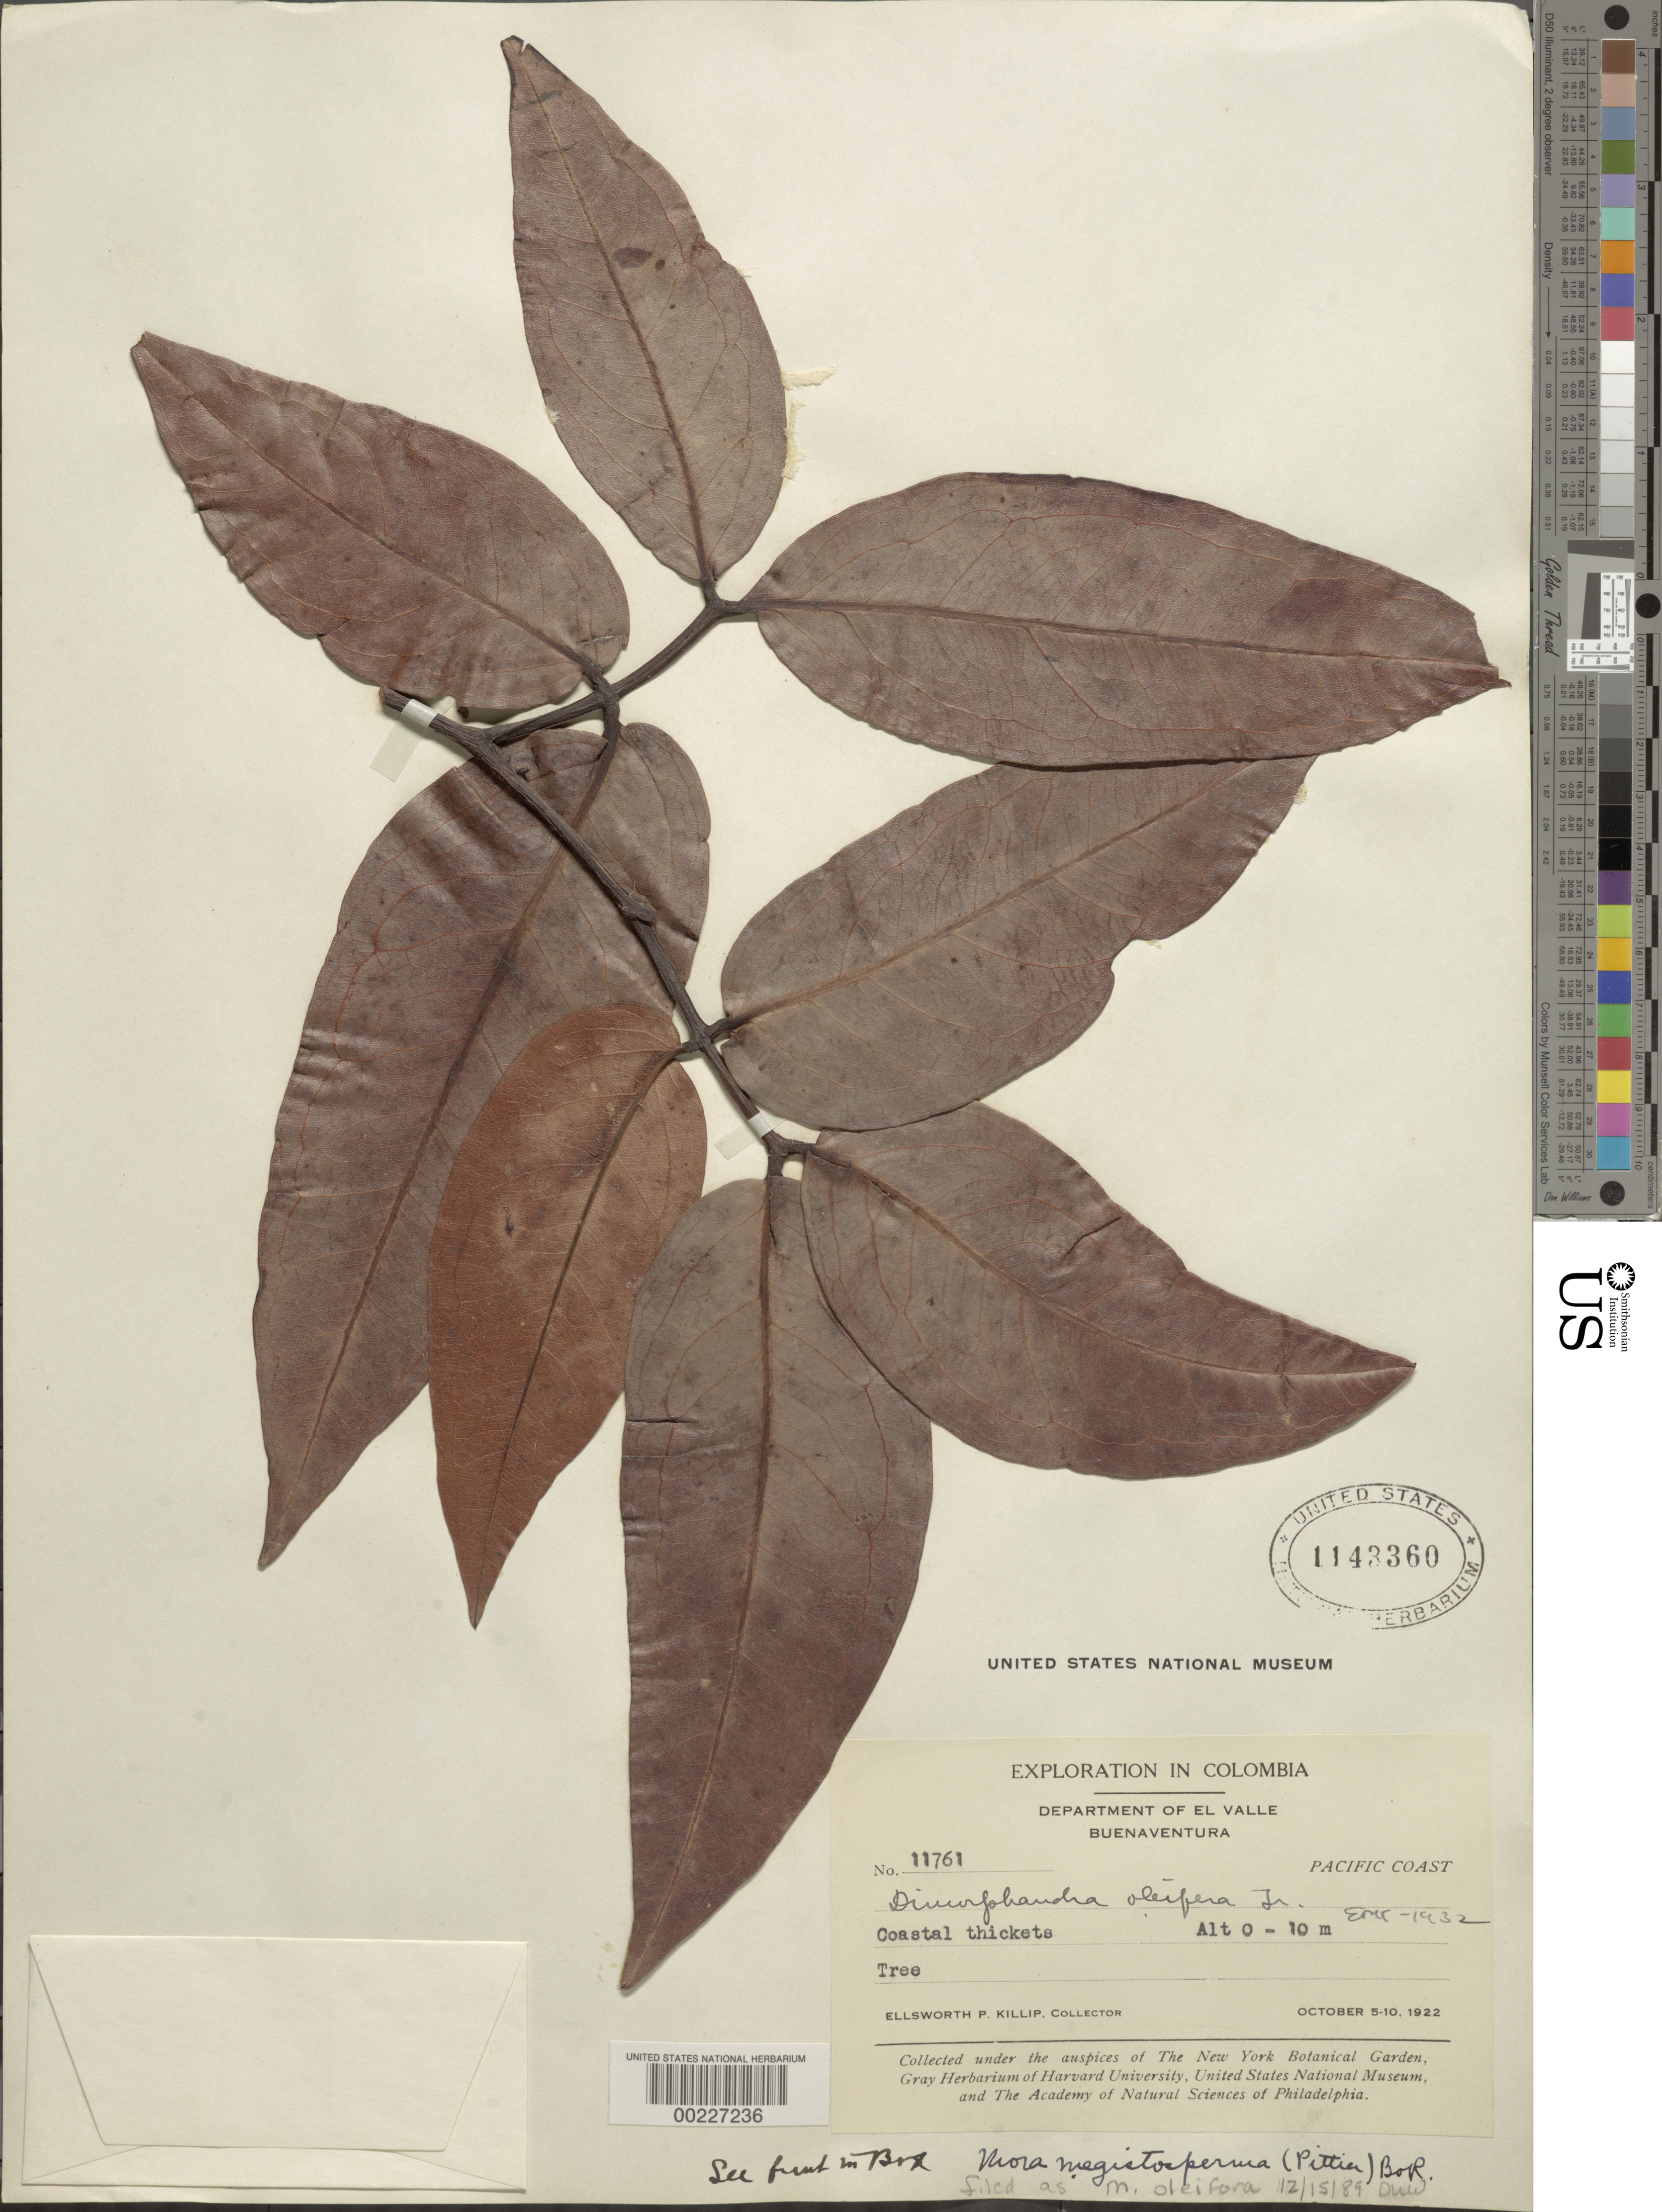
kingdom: Plantae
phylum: Tracheophyta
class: Magnoliopsida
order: Fabales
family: Fabaceae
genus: Mora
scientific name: Mora oleifera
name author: (Triana ex Hemsl.) Ducke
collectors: E. P. Killip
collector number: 11761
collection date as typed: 05 Oct 1922 to 10 Oct 1922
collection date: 1922-10-05/1922-10-10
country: Colombia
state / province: Valle del Cauca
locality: Buena Ventura; Pacific Coast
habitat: Costal thickets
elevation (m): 0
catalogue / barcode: US 1143360